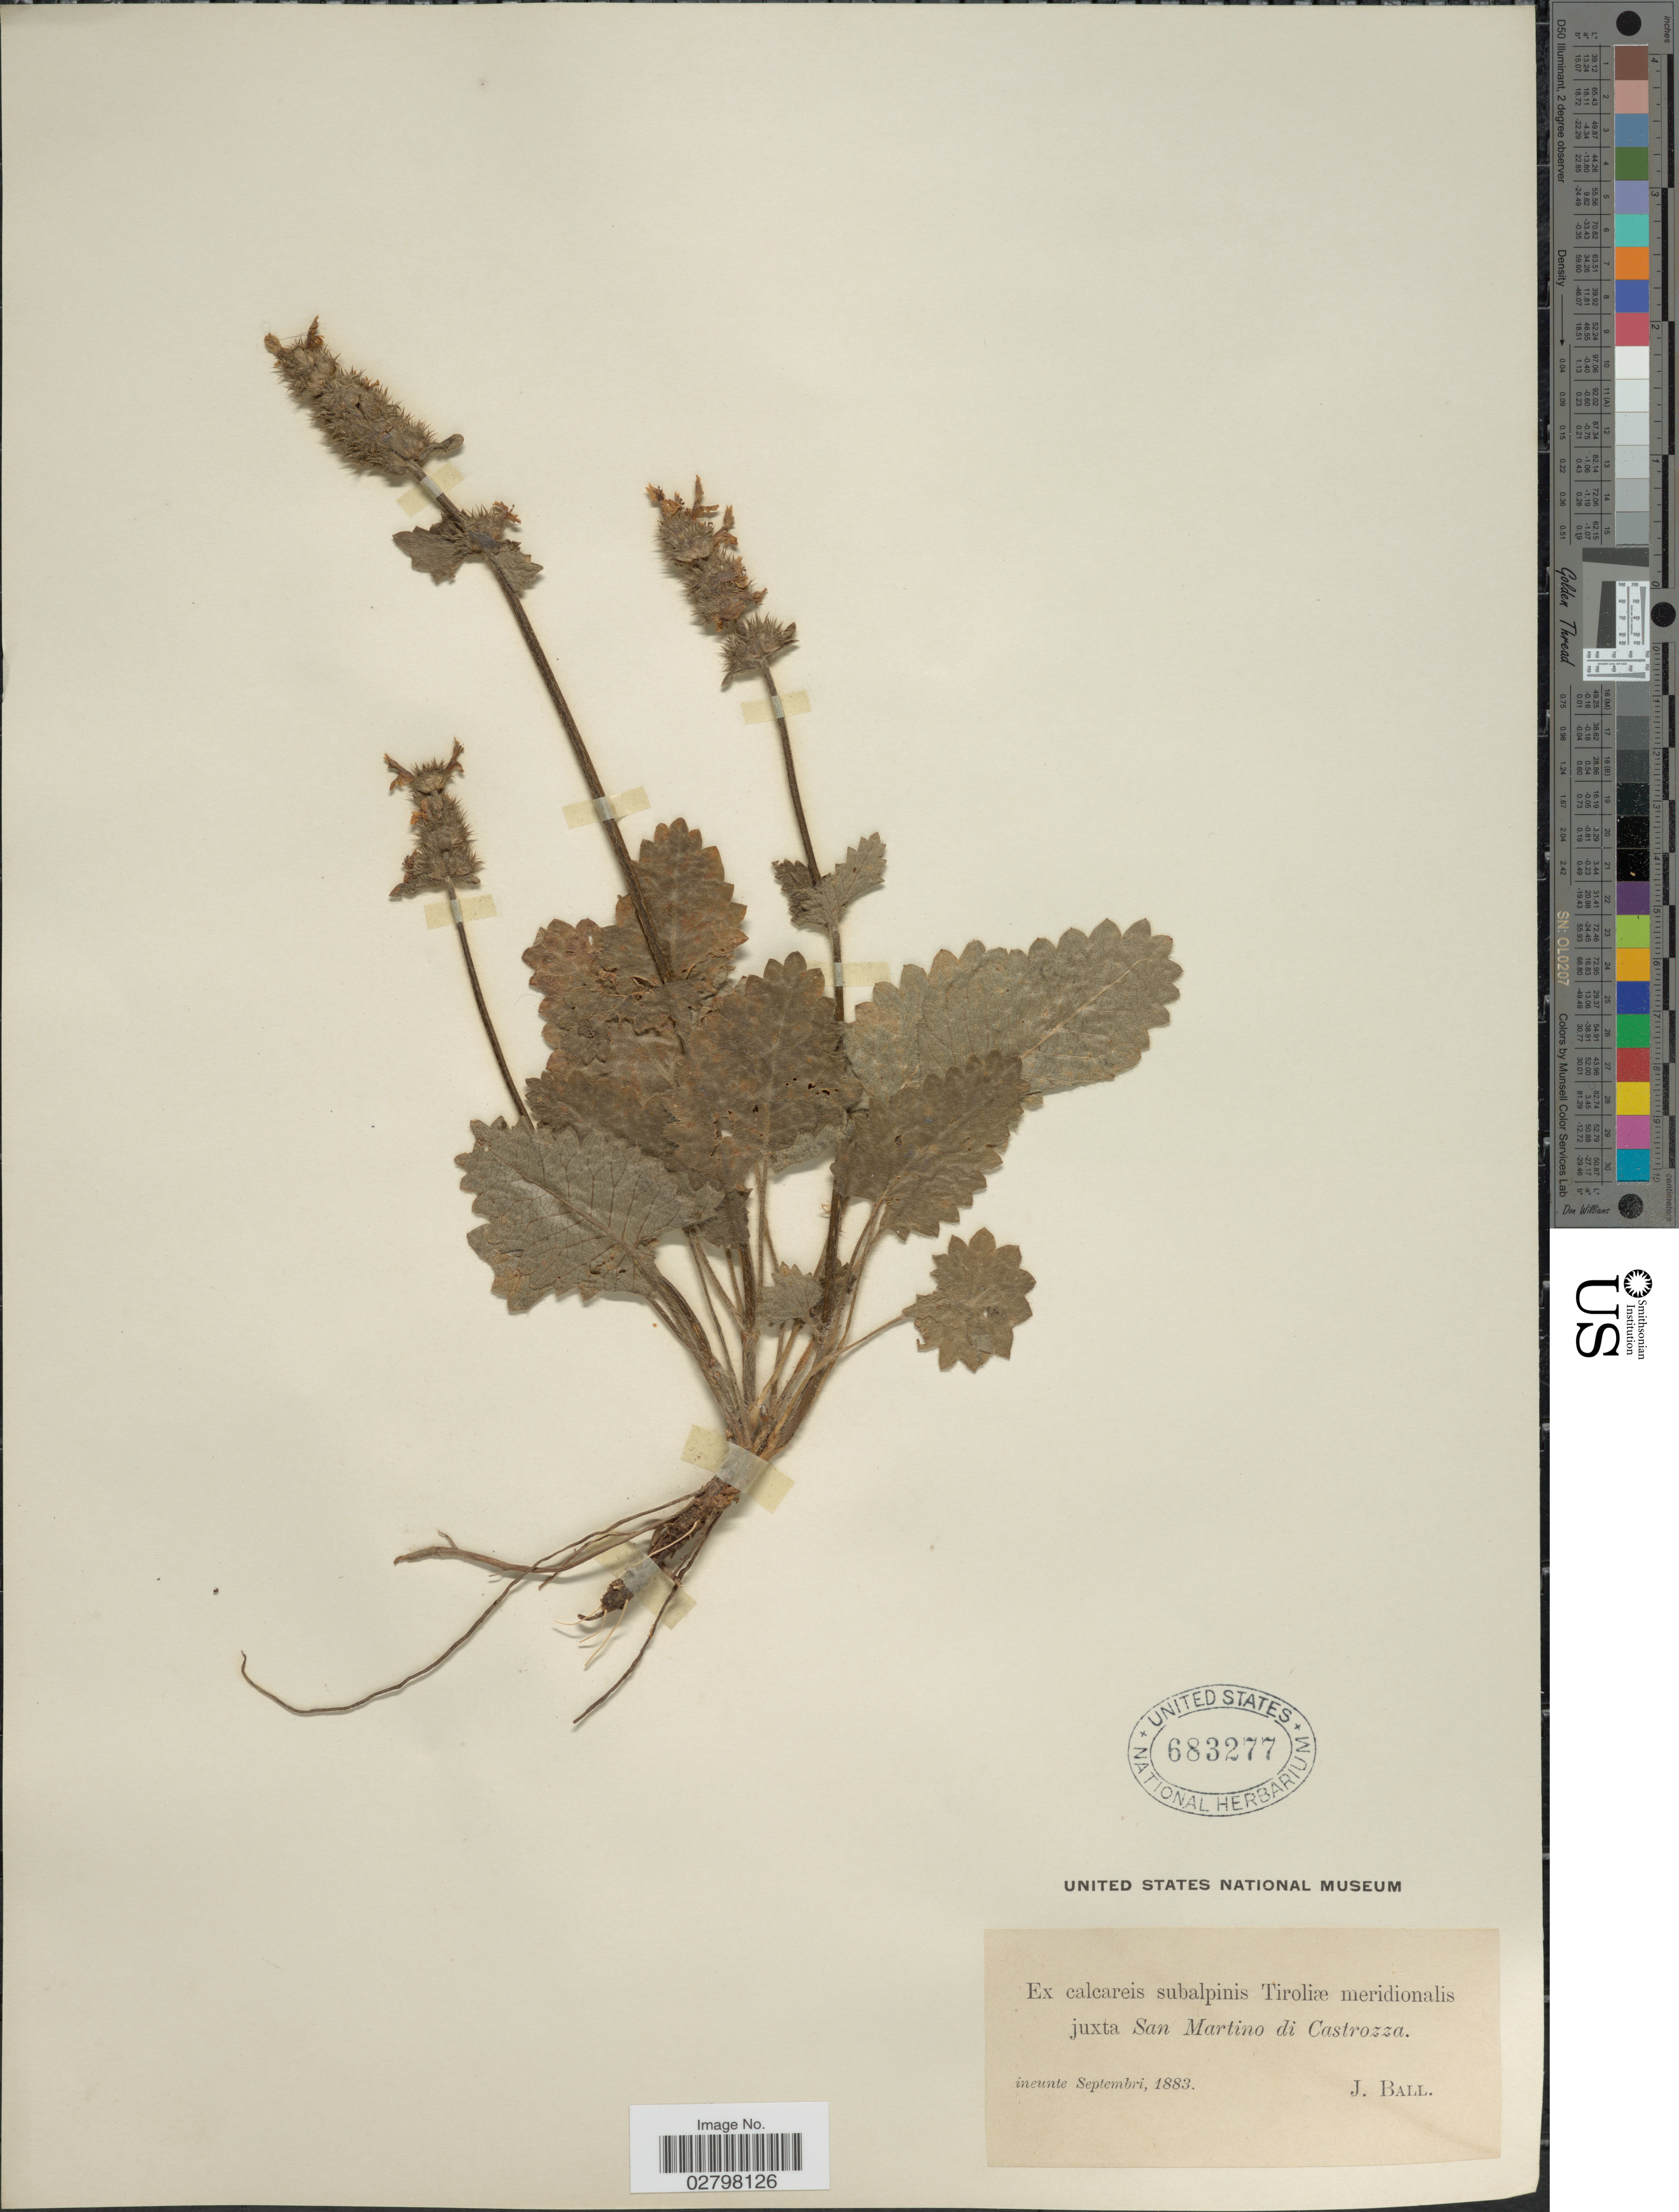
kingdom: Plantae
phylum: Tracheophyta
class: Magnoliopsida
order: Lamiales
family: Lamiaceae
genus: Stachys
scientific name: Stachys sp.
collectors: J. Ball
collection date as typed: ineunte Septembri, 1883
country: Austria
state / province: Tirol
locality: Ex calcareis subalpinis Tiroliæ meridionalis juxta San Martino di Castrozza.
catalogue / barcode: US 683277